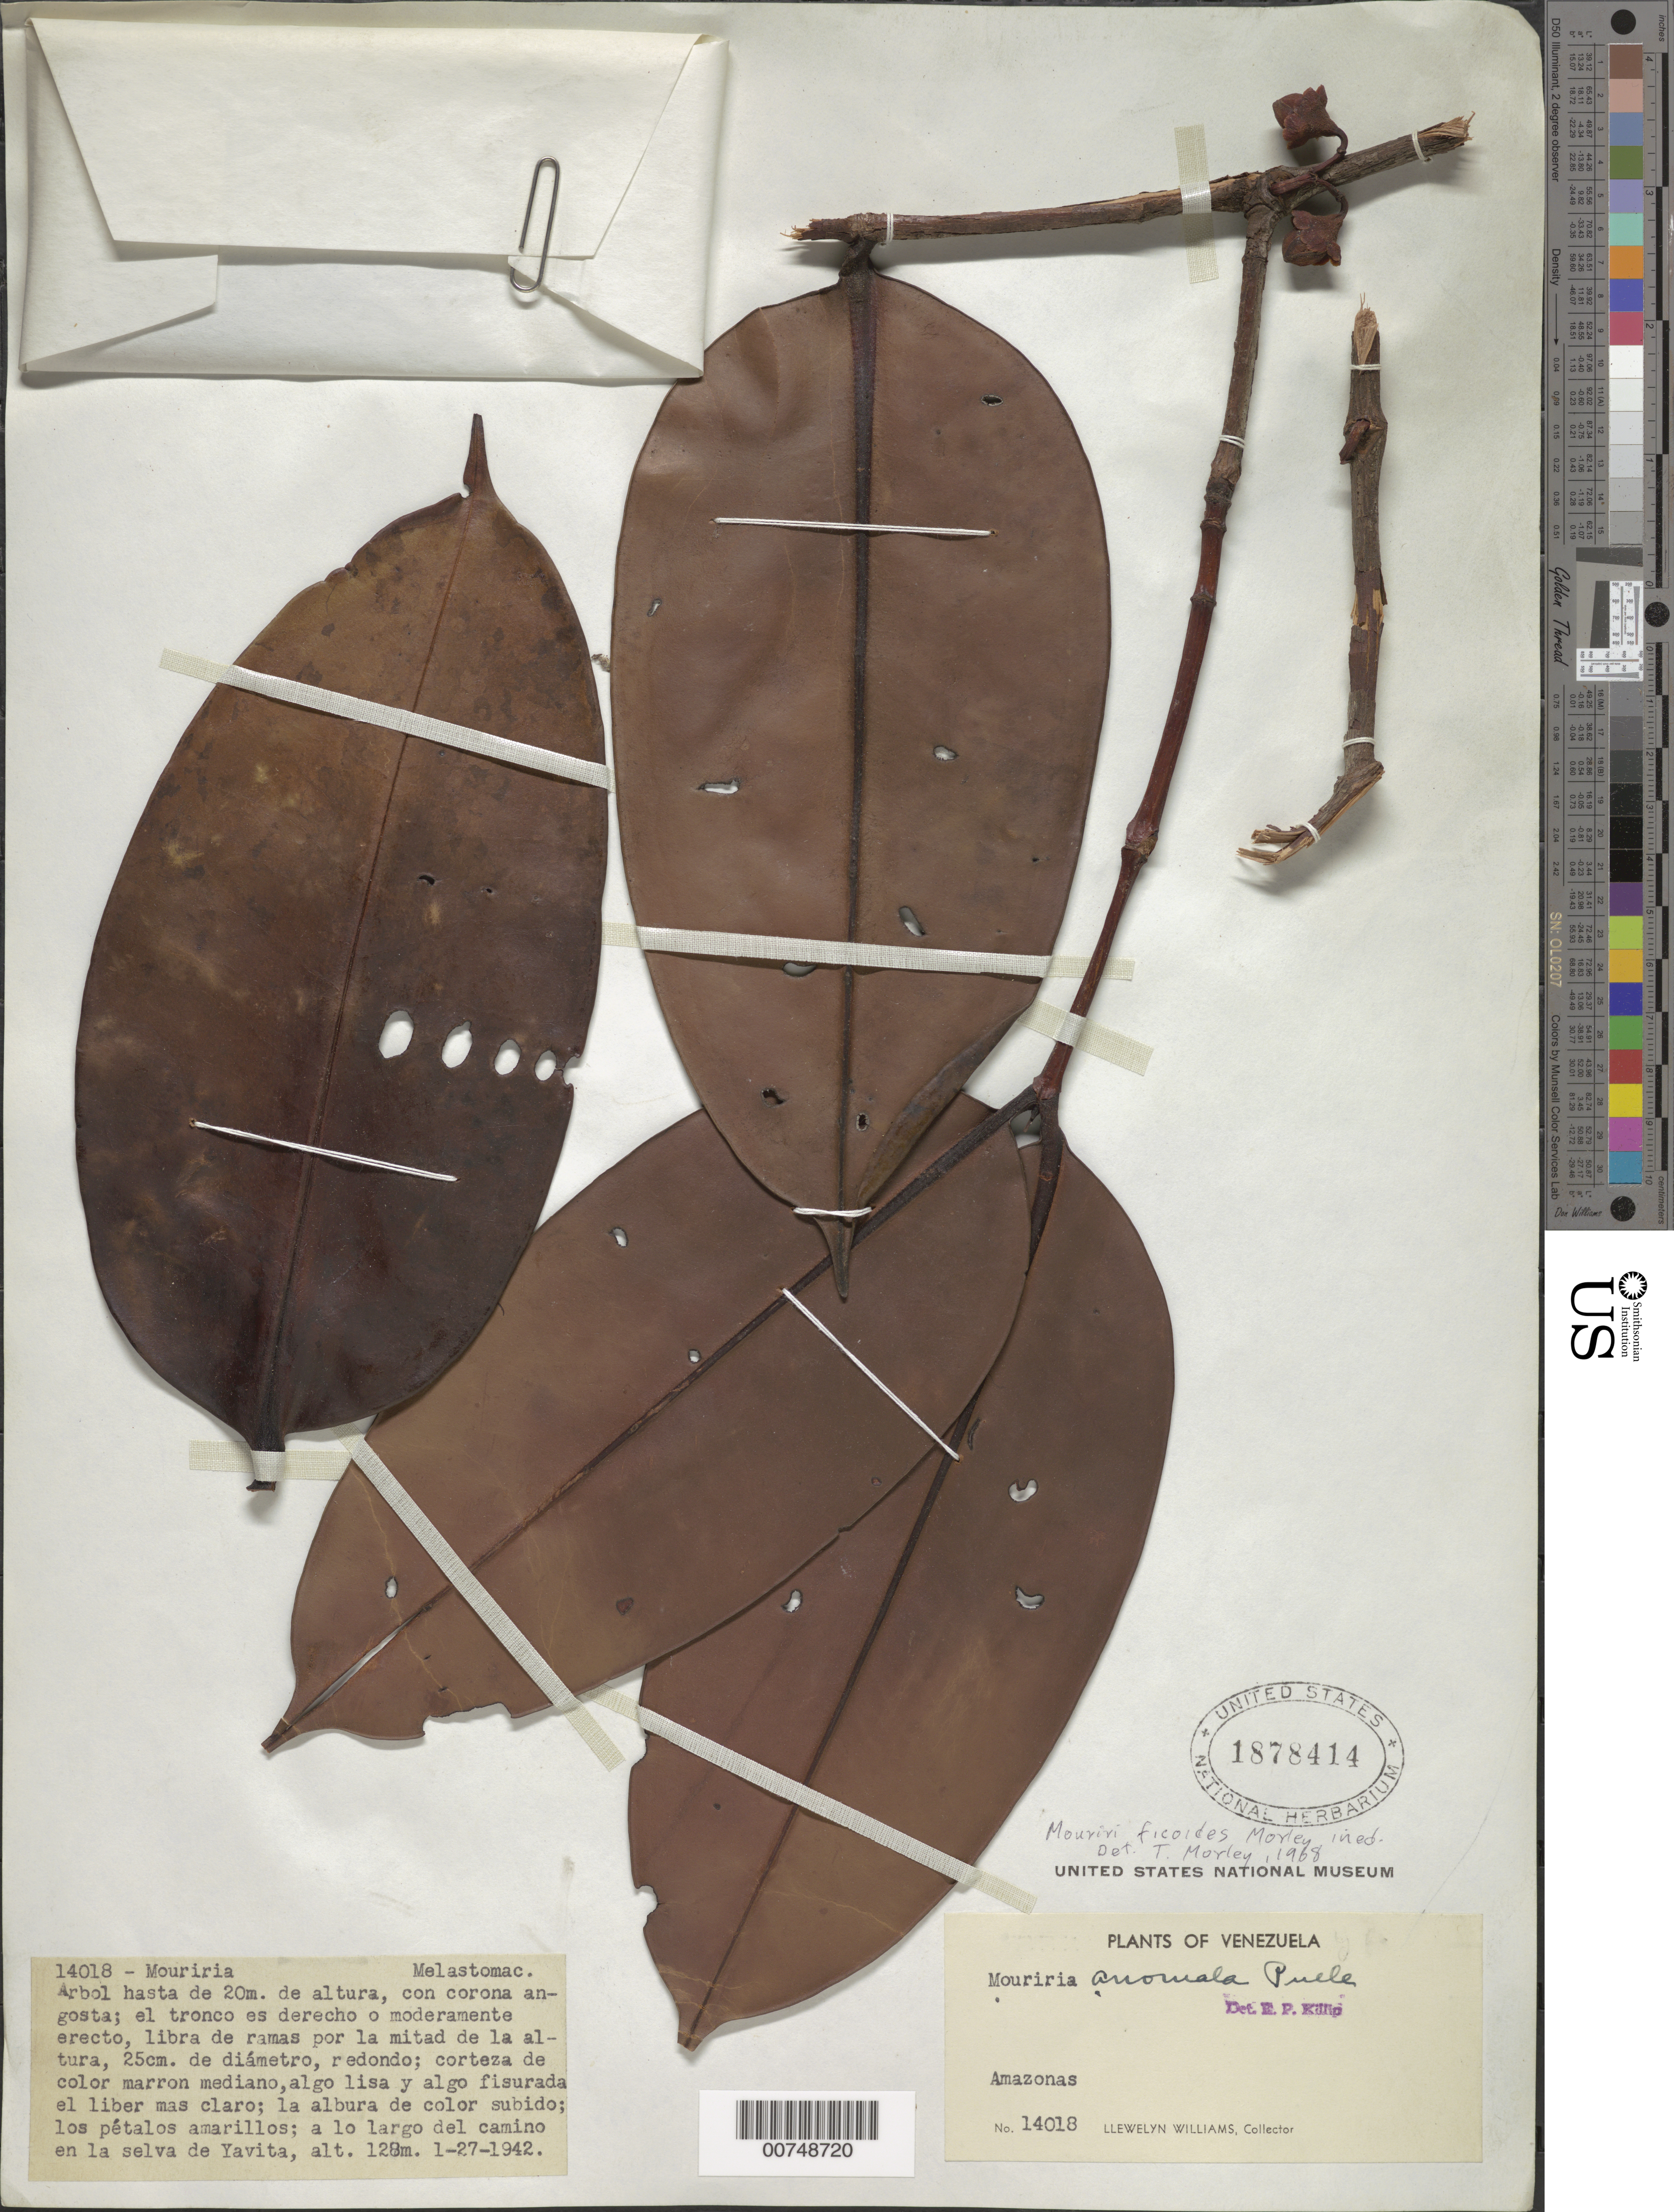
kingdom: Plantae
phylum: Tracheophyta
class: Magnoliopsida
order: Myrtales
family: Melastomataceae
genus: Mouriri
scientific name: Mouriri ficoides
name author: Morley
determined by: Morley, T.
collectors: Ll. Williams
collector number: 14018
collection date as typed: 27-Jan-42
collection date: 1942-01-27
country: Venezuela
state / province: Amazonas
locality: Yavita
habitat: A lo largo del camino en la selva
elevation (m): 128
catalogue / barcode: US 1878414